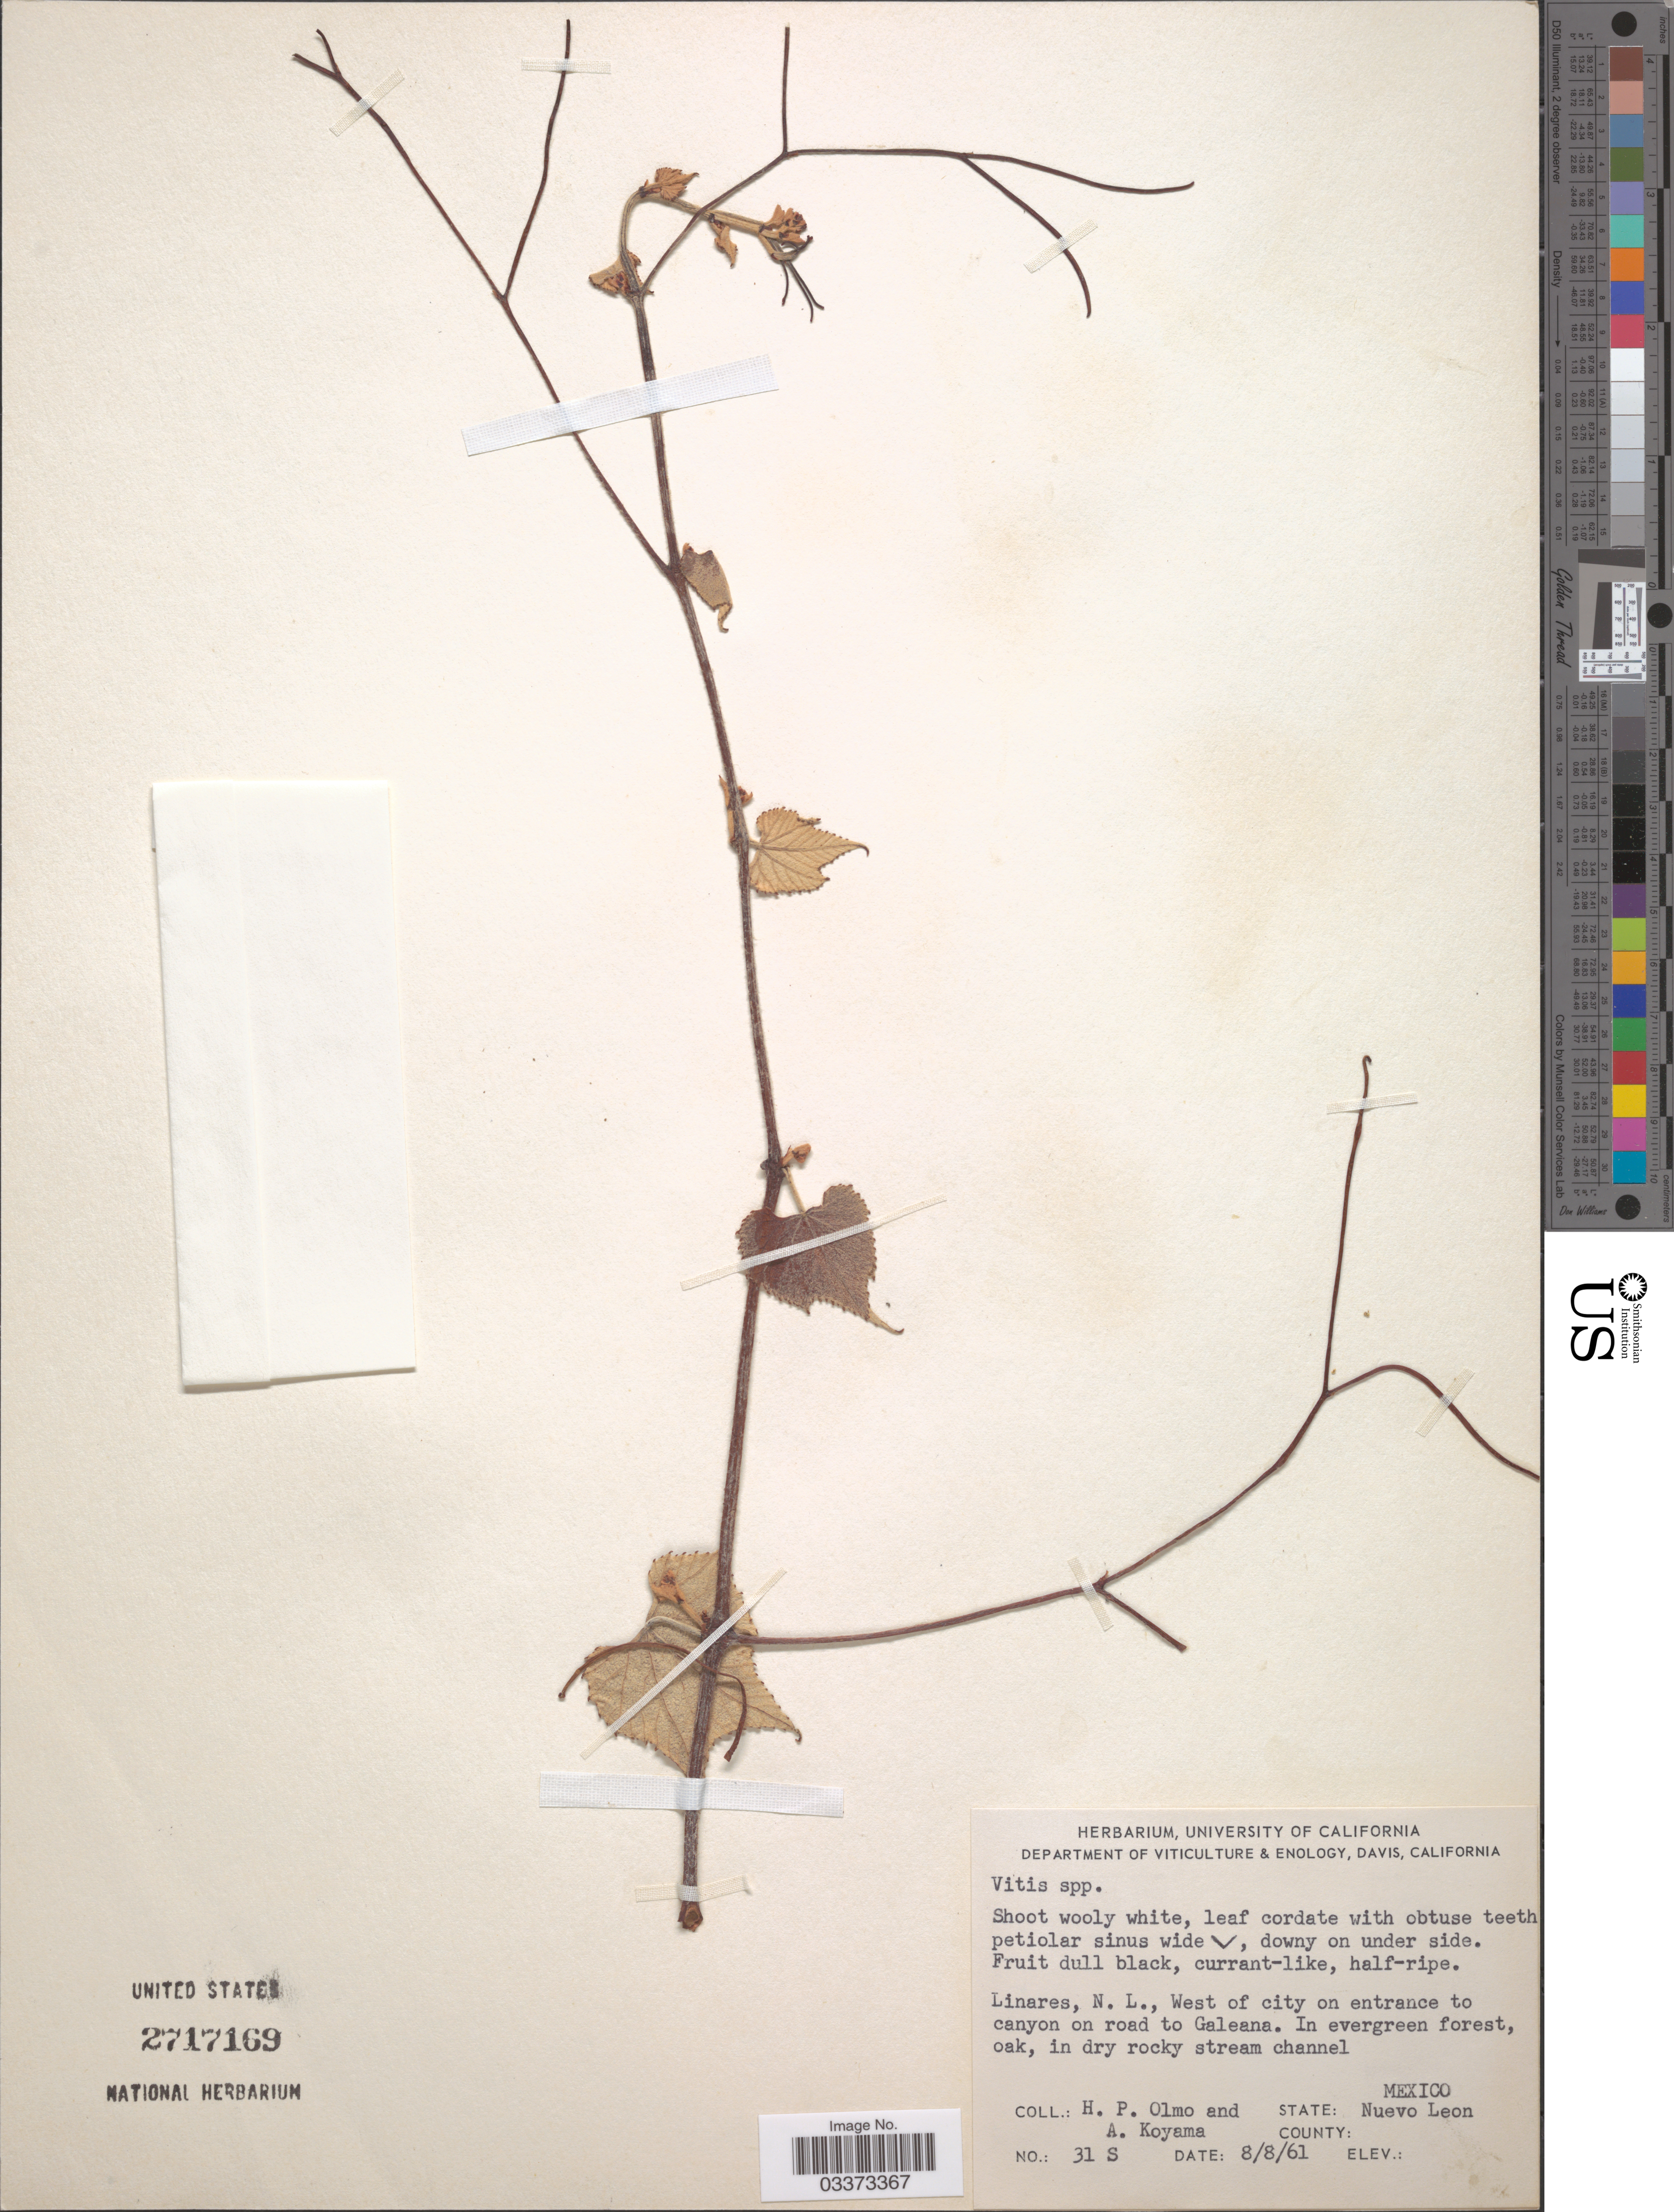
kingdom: Plantae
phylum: Tracheophyta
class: Magnoliopsida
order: Vitales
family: Vitaceae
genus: Vitis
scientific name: Vitis cinerea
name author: (Engelm.) Millardet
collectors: H. Olmo & A. Koyama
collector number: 31 S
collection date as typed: Transcribed d/m/y: 8/8/61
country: Mexico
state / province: Nuevo León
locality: Linares, N. L., West of city on entrance to canyon on road to Galeana.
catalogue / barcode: US 2717169